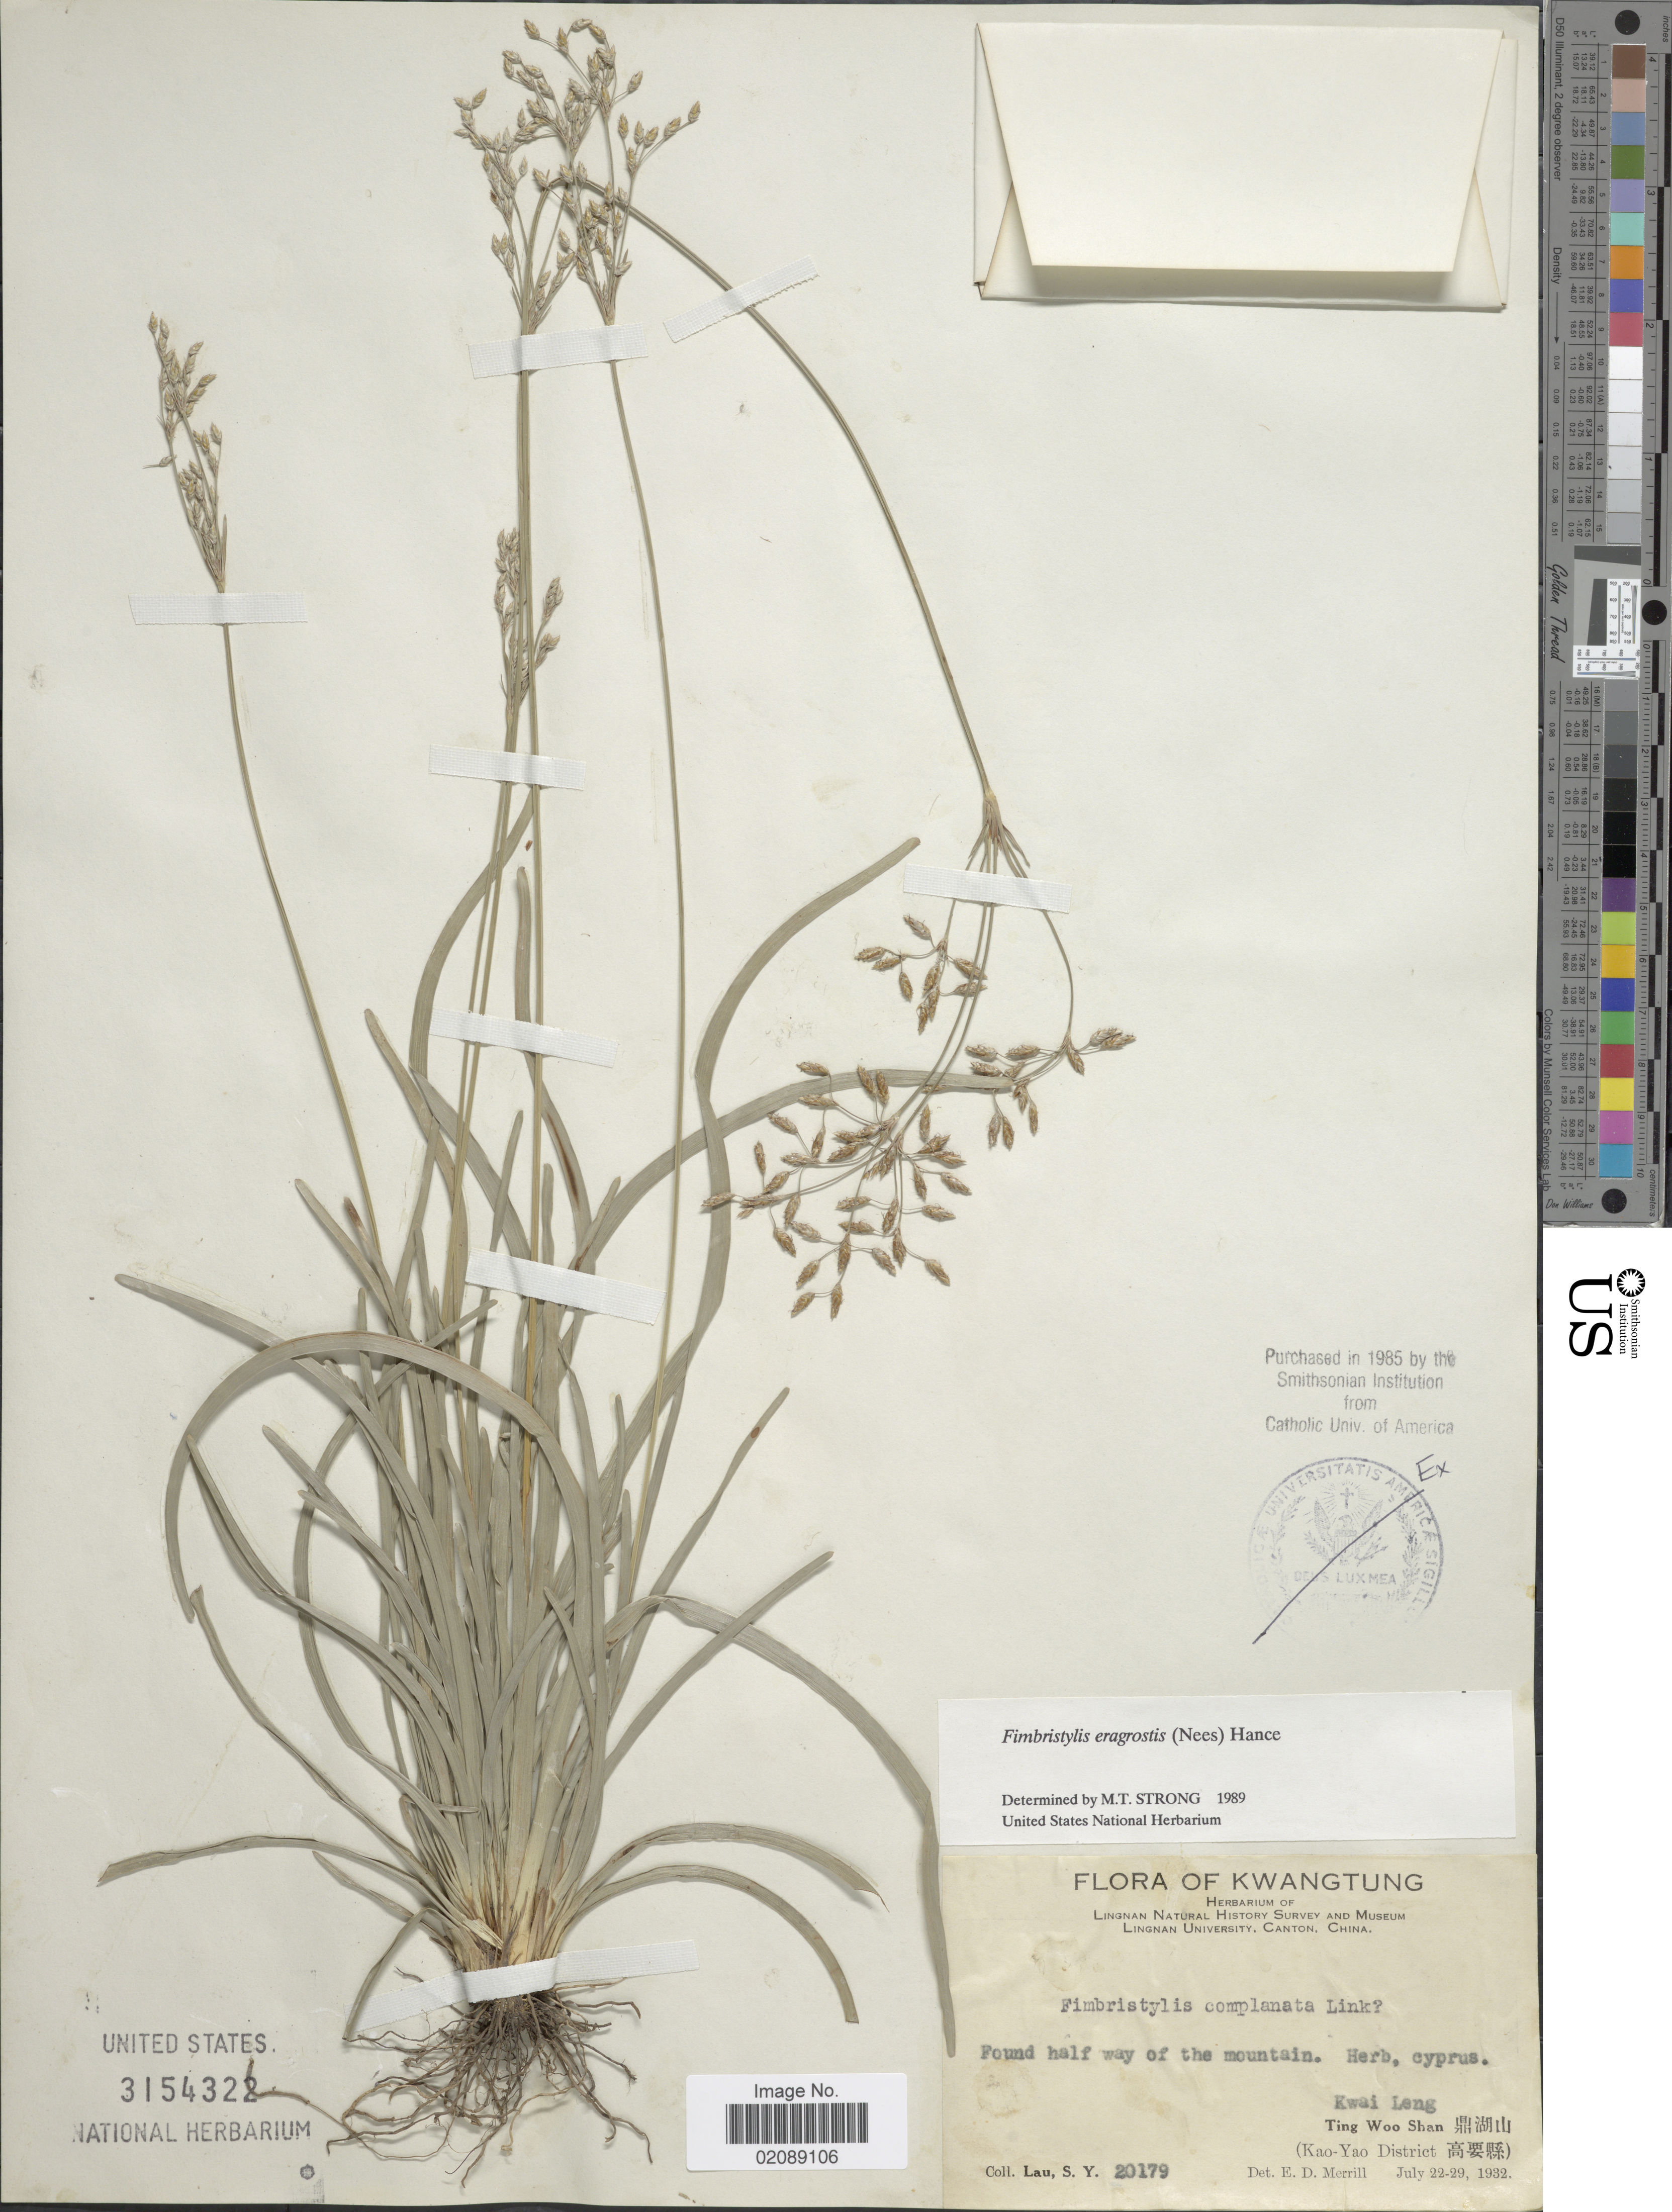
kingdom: Plantae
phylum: Tracheophyta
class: Liliopsida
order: Poales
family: Cyperaceae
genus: Fimbristylis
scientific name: Fimbristylis eragrostis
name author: (Nees) Hance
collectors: S. Y. Lau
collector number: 20179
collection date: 1932-07-22/1932-07-29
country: China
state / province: Guangdong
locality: Kwatung,Kwai Leng, Ting Woo Shan (Kao-Yao District)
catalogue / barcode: US 3154322